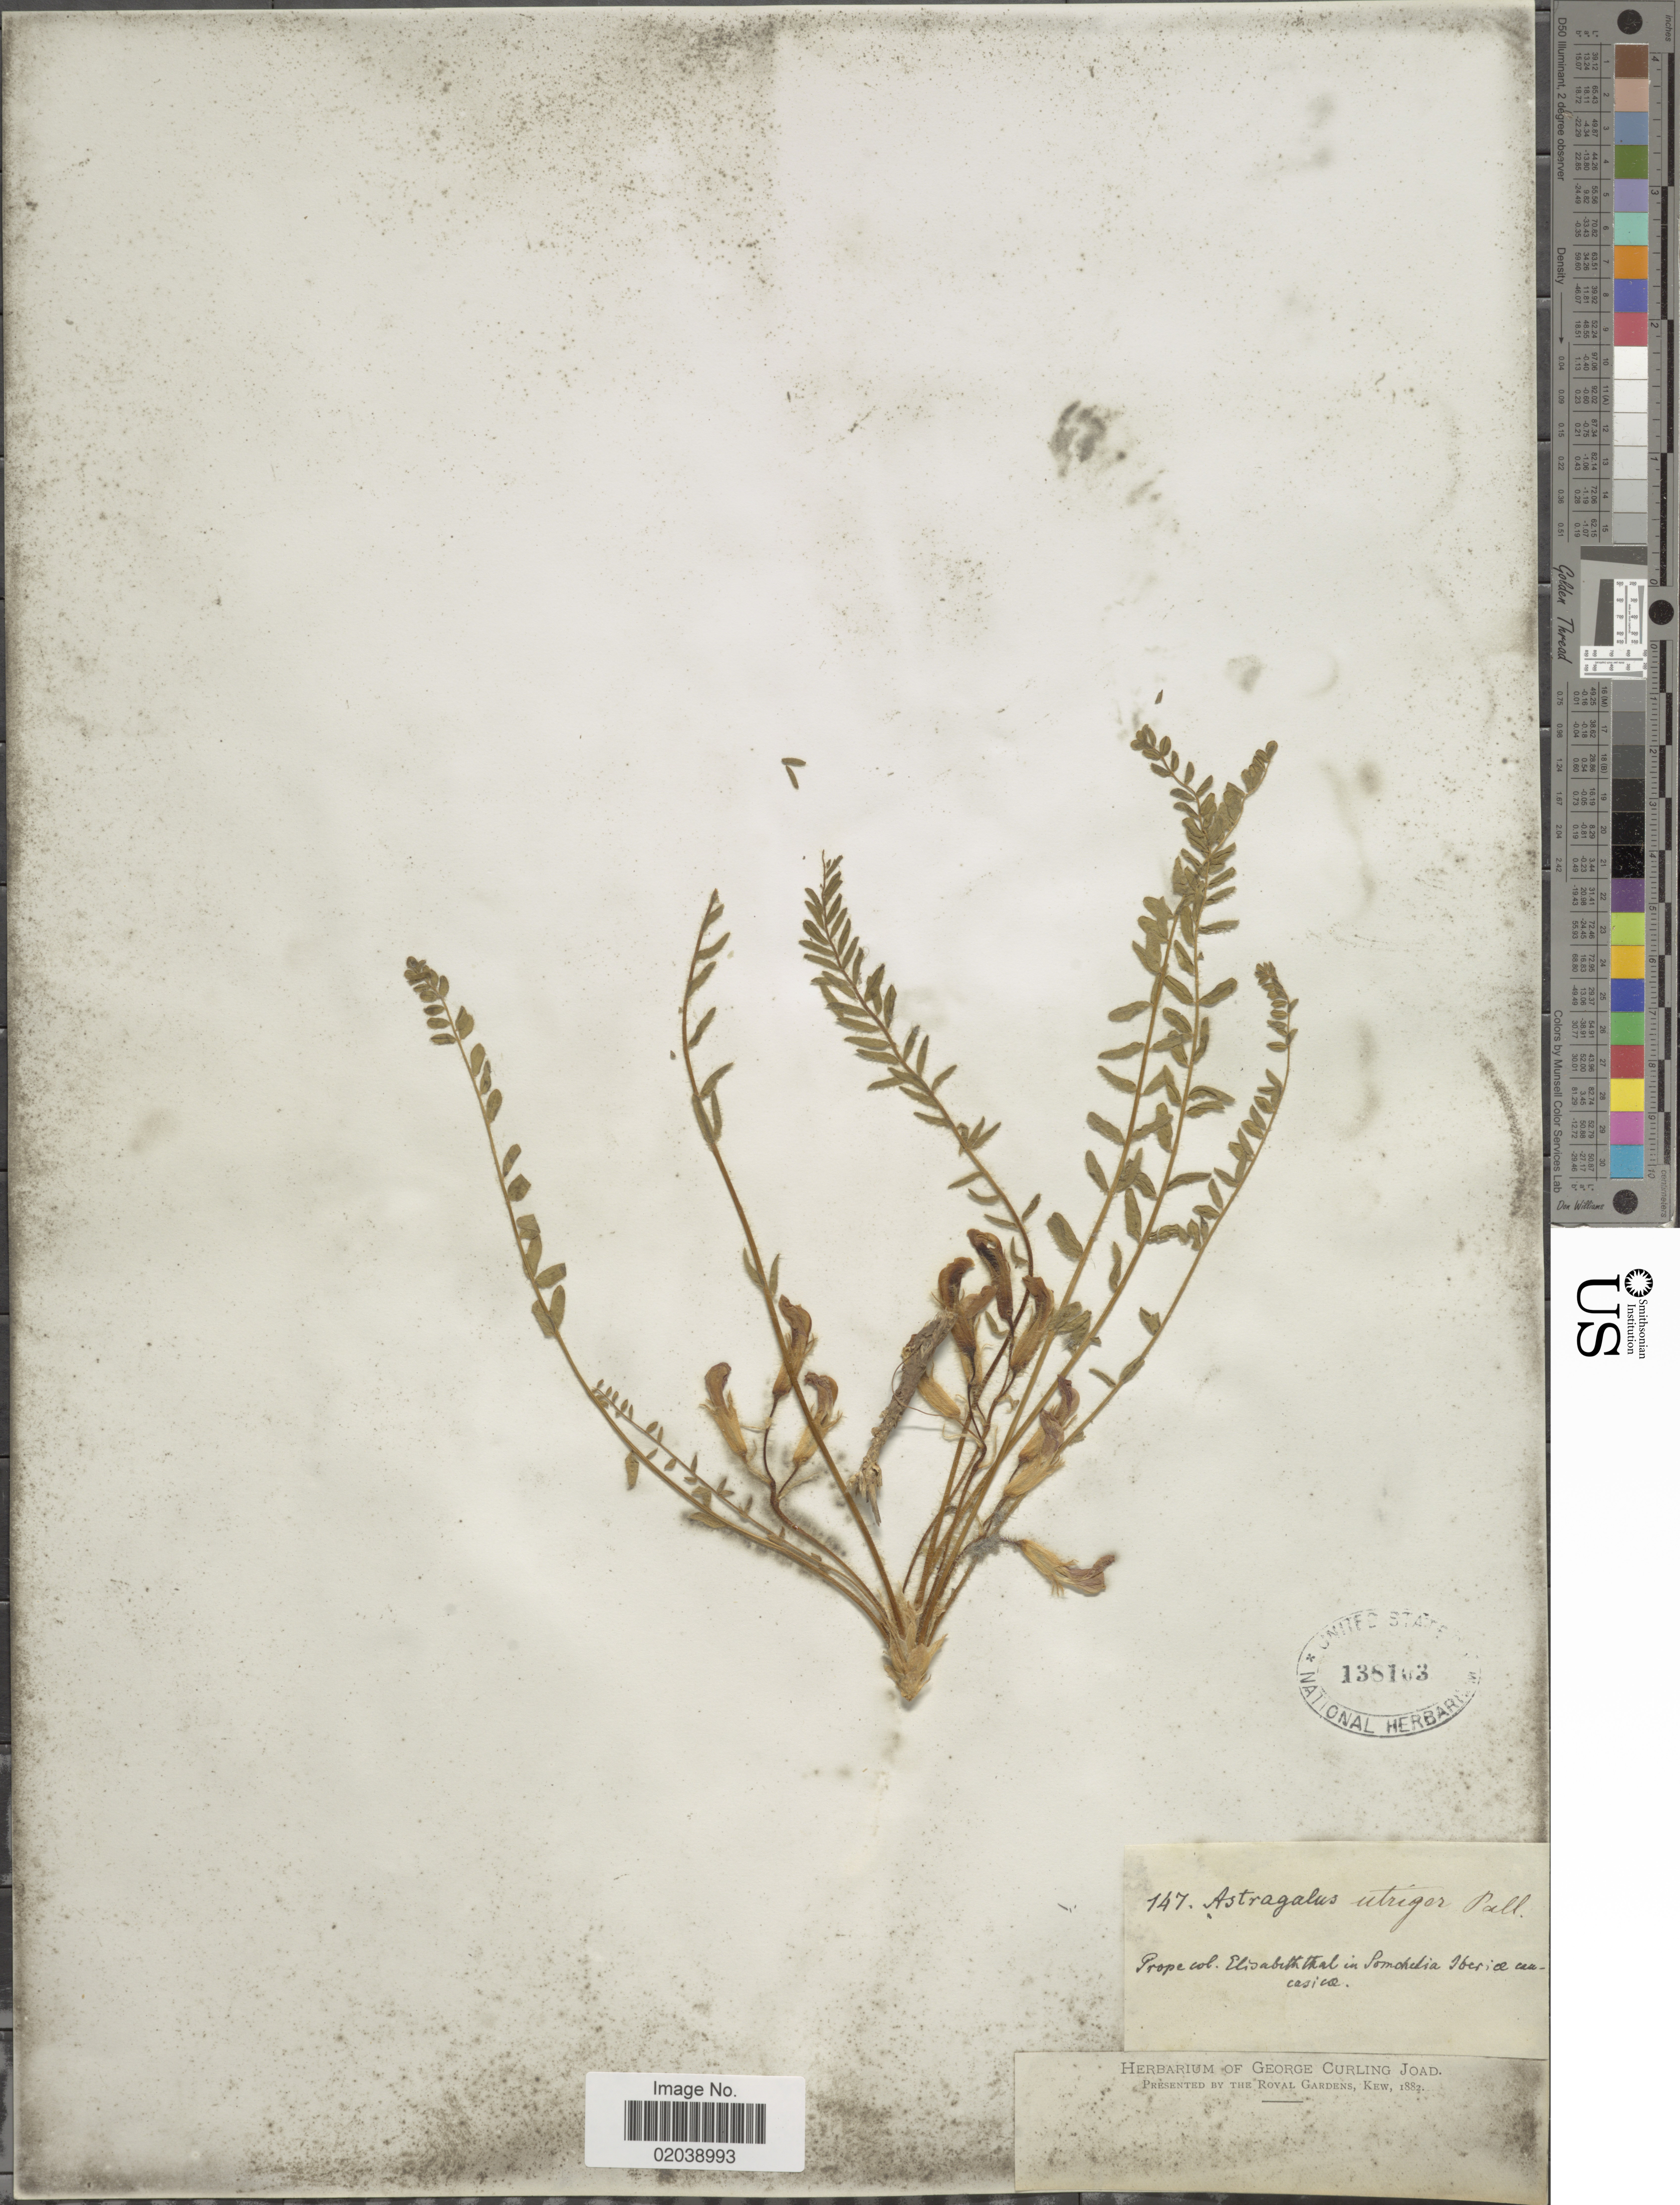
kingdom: Plantae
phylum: Tracheophyta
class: Magnoliopsida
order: Fabales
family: Fabaceae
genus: Astragalus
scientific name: Astragalus vanillae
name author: Boiss.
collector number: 147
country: Georgia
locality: Prope cob. Elisabeththal (now Asureti). Iberice caucasica.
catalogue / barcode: US 1381630